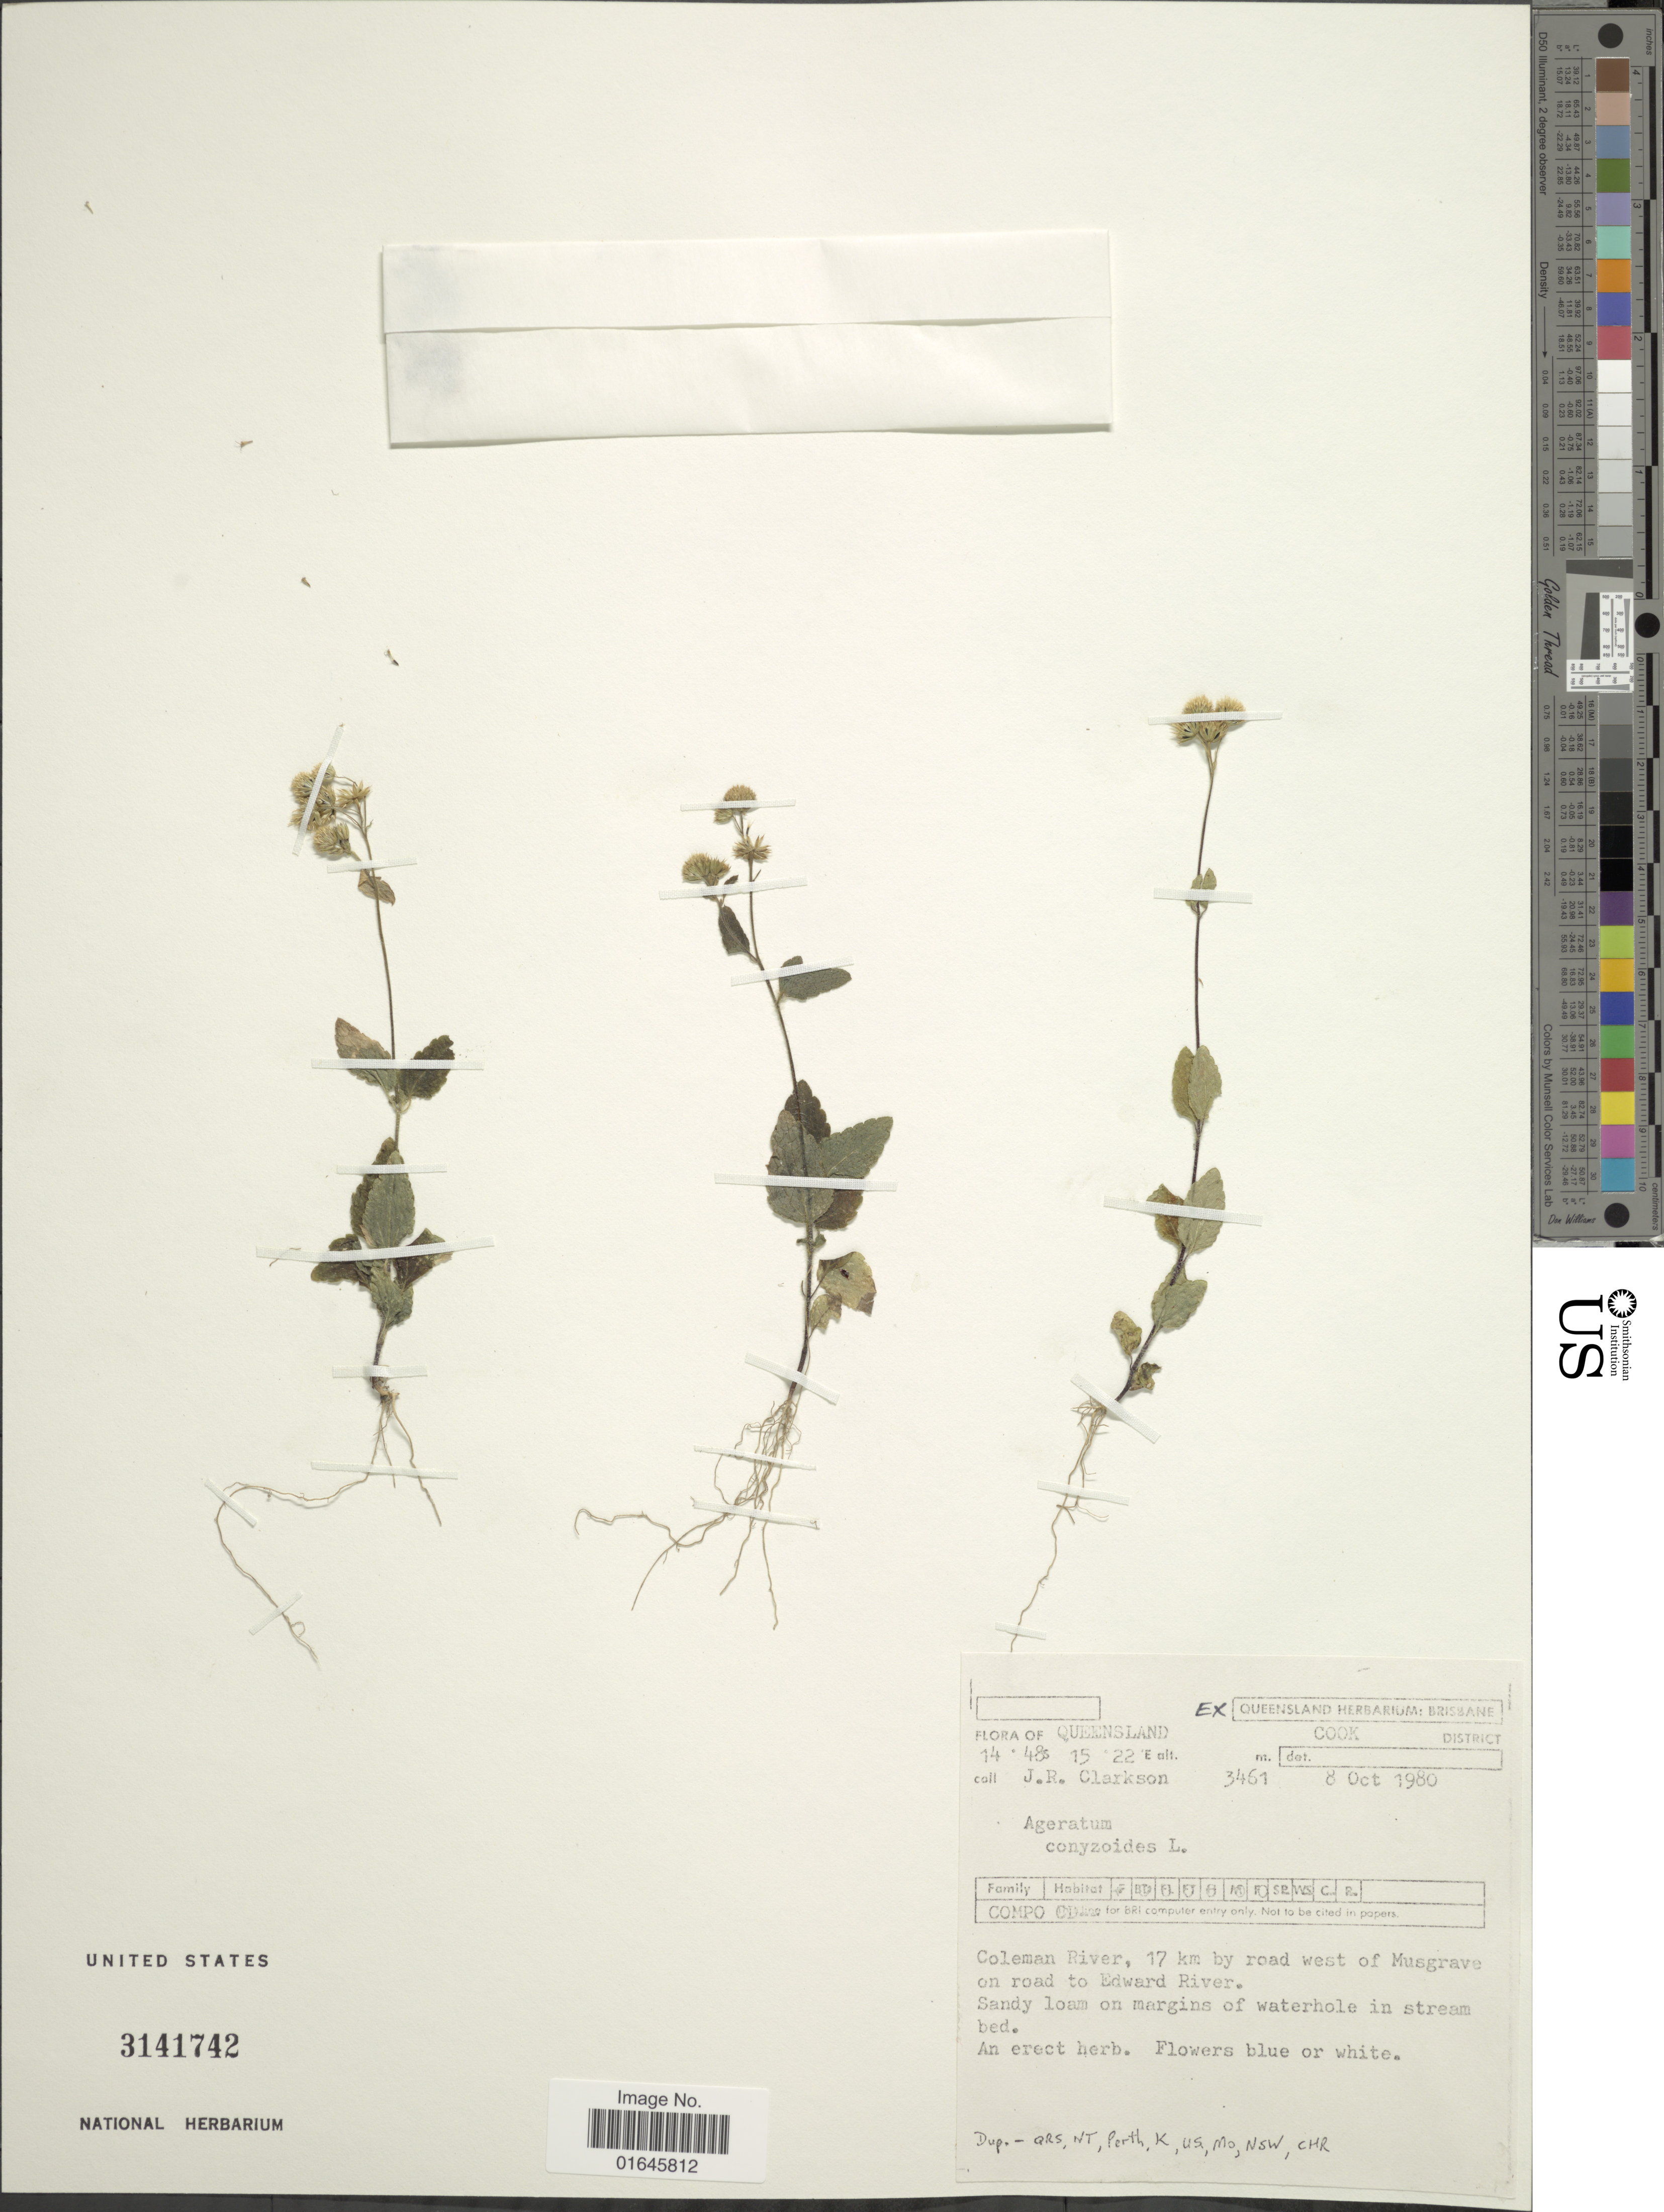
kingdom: Plantae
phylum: Tracheophyta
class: Magnoliopsida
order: Asterales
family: Asteraceae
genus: Ageratum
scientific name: Ageratum conyzoides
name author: L.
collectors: J. Clarkson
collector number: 3461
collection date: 1980-10-08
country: Australia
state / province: Queensland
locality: Cook district, Coleman River, 17 km by road west of Musgrave on road to Edward River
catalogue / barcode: US 3141742